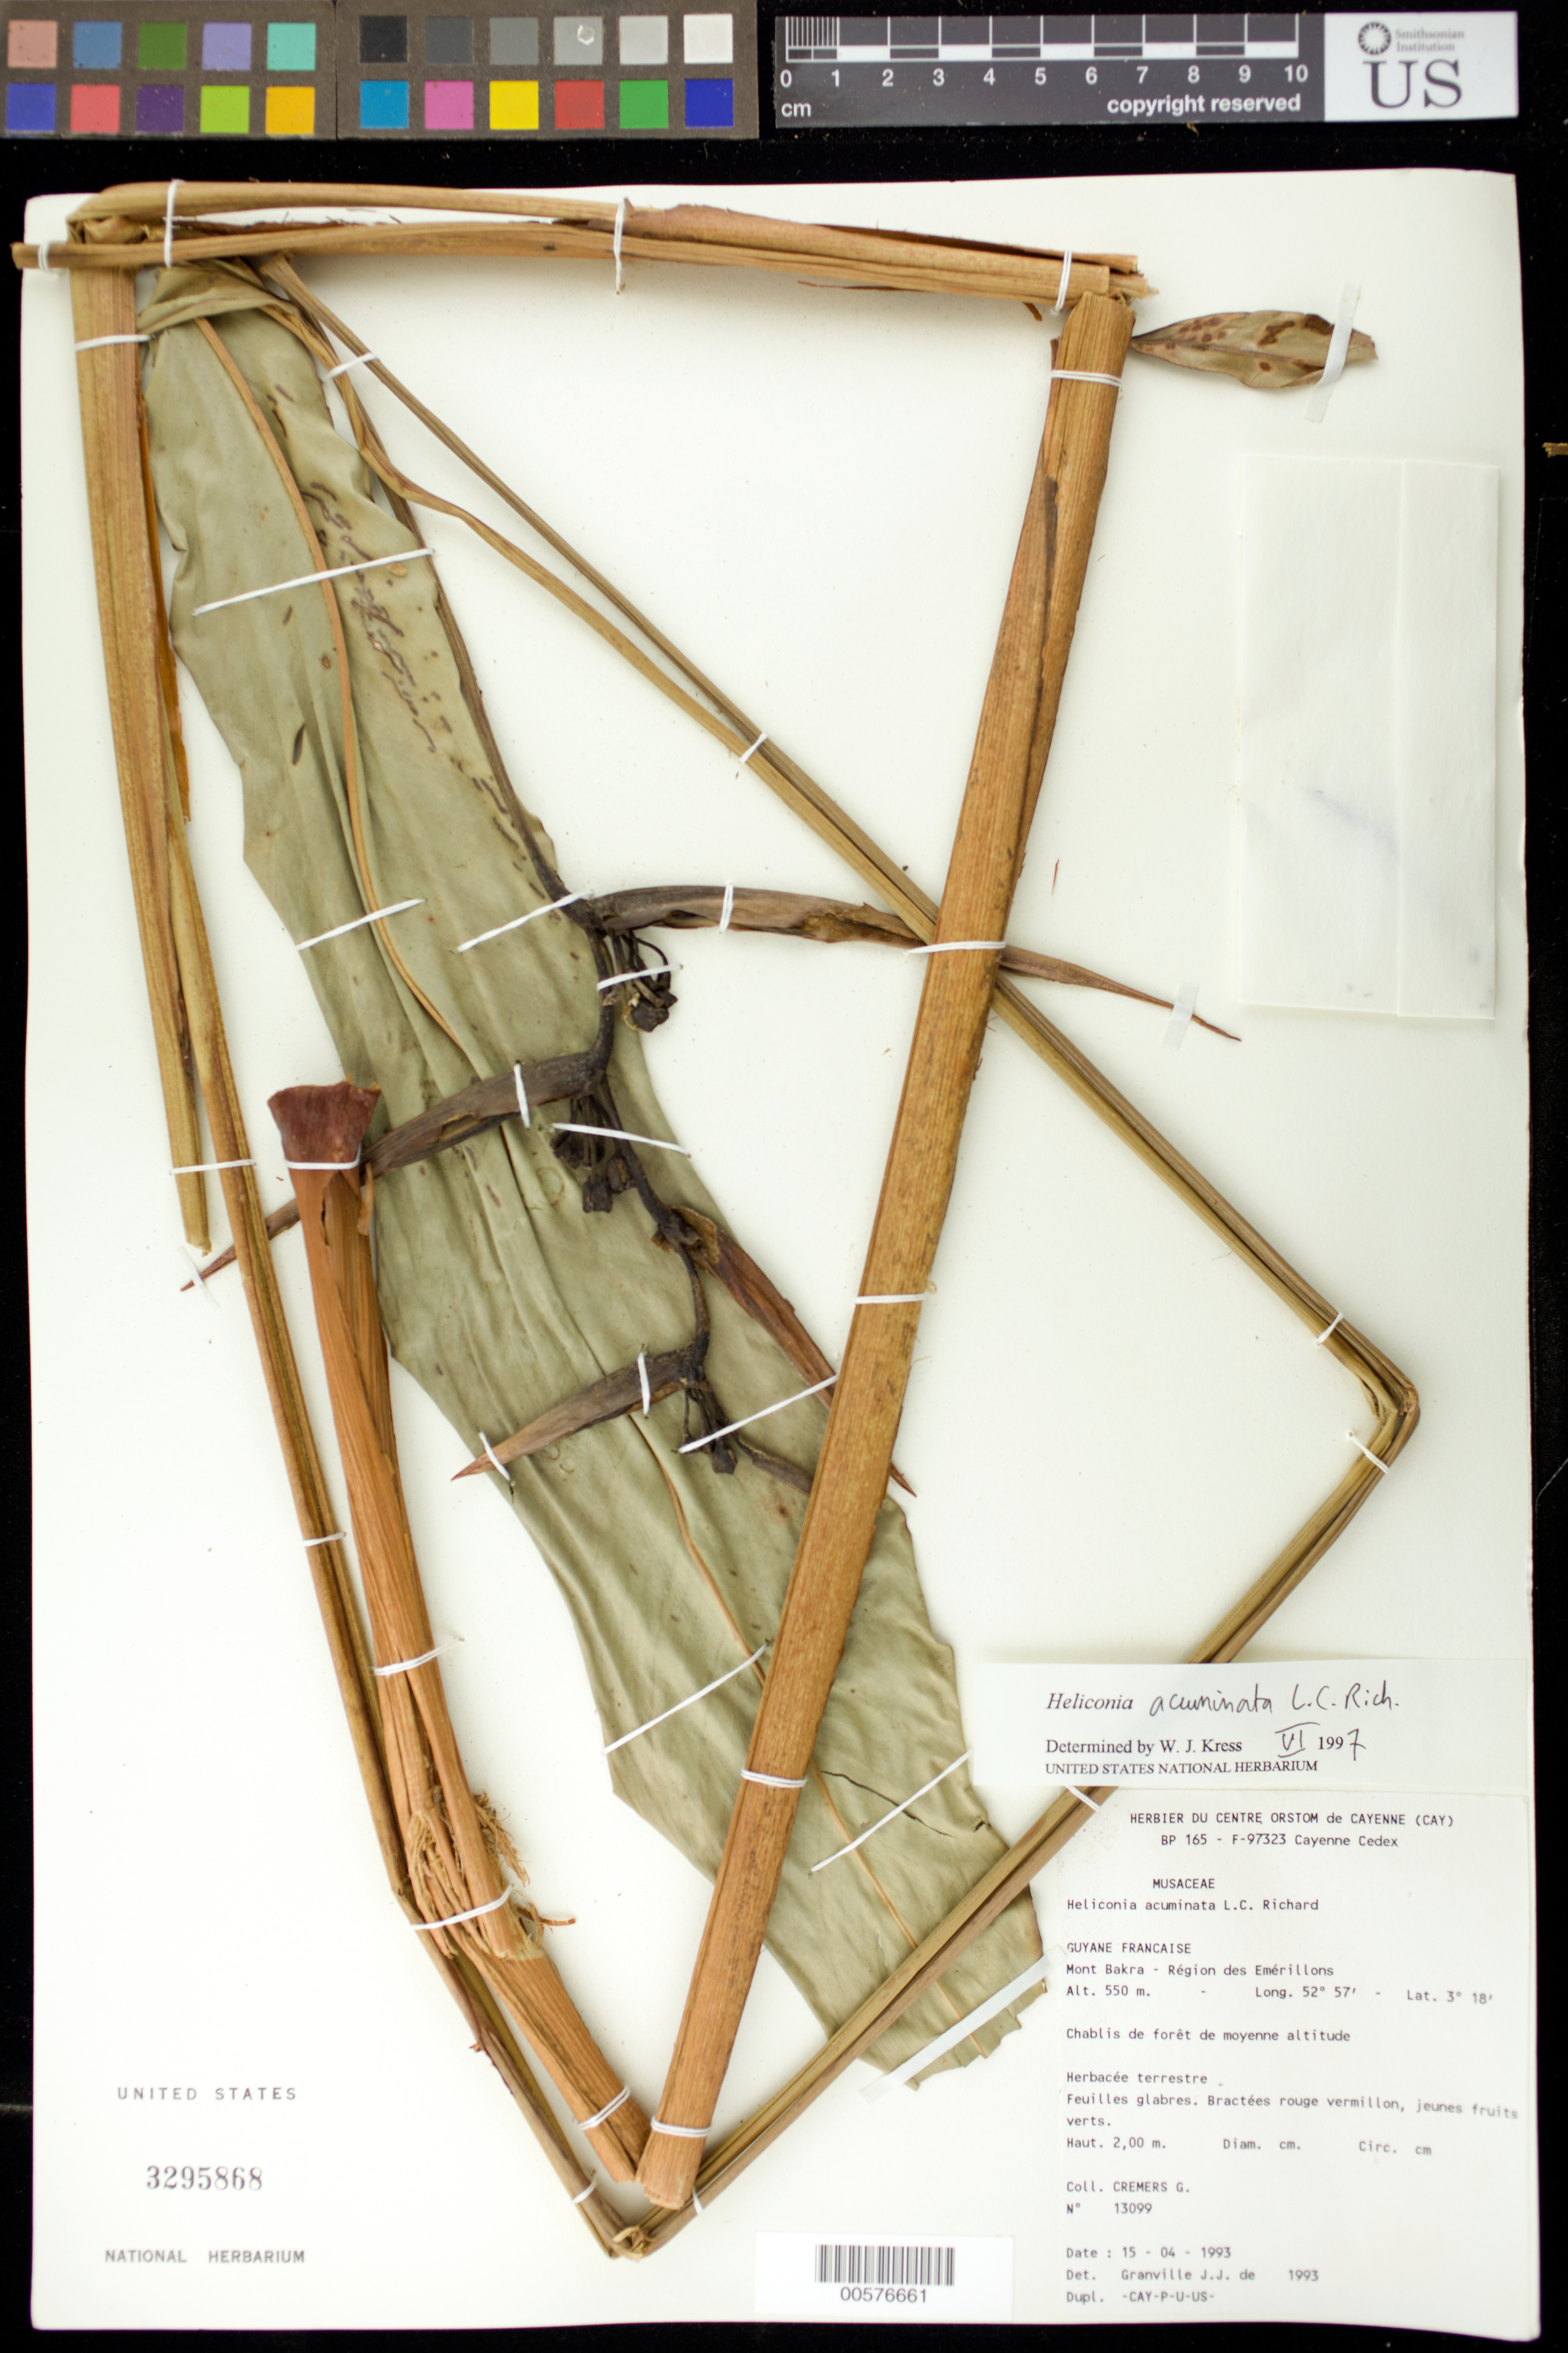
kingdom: Plantae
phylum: Tracheophyta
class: Liliopsida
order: Zingiberales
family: Heliconiaceae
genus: Heliconia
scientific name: Heliconia acuminata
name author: A. Rich.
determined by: Kress, W. J., (US), Smithsonian Institution - National Museum of Natural History (UNITED STATES)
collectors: G. Cremers & J.-J. de Granville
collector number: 13099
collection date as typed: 15-Apr-93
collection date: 1993-04-15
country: French Guiana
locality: Mont Bakra, région des Emérillons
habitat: Chablis de forest de moyenne altitude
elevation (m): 550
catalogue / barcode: US 3295868